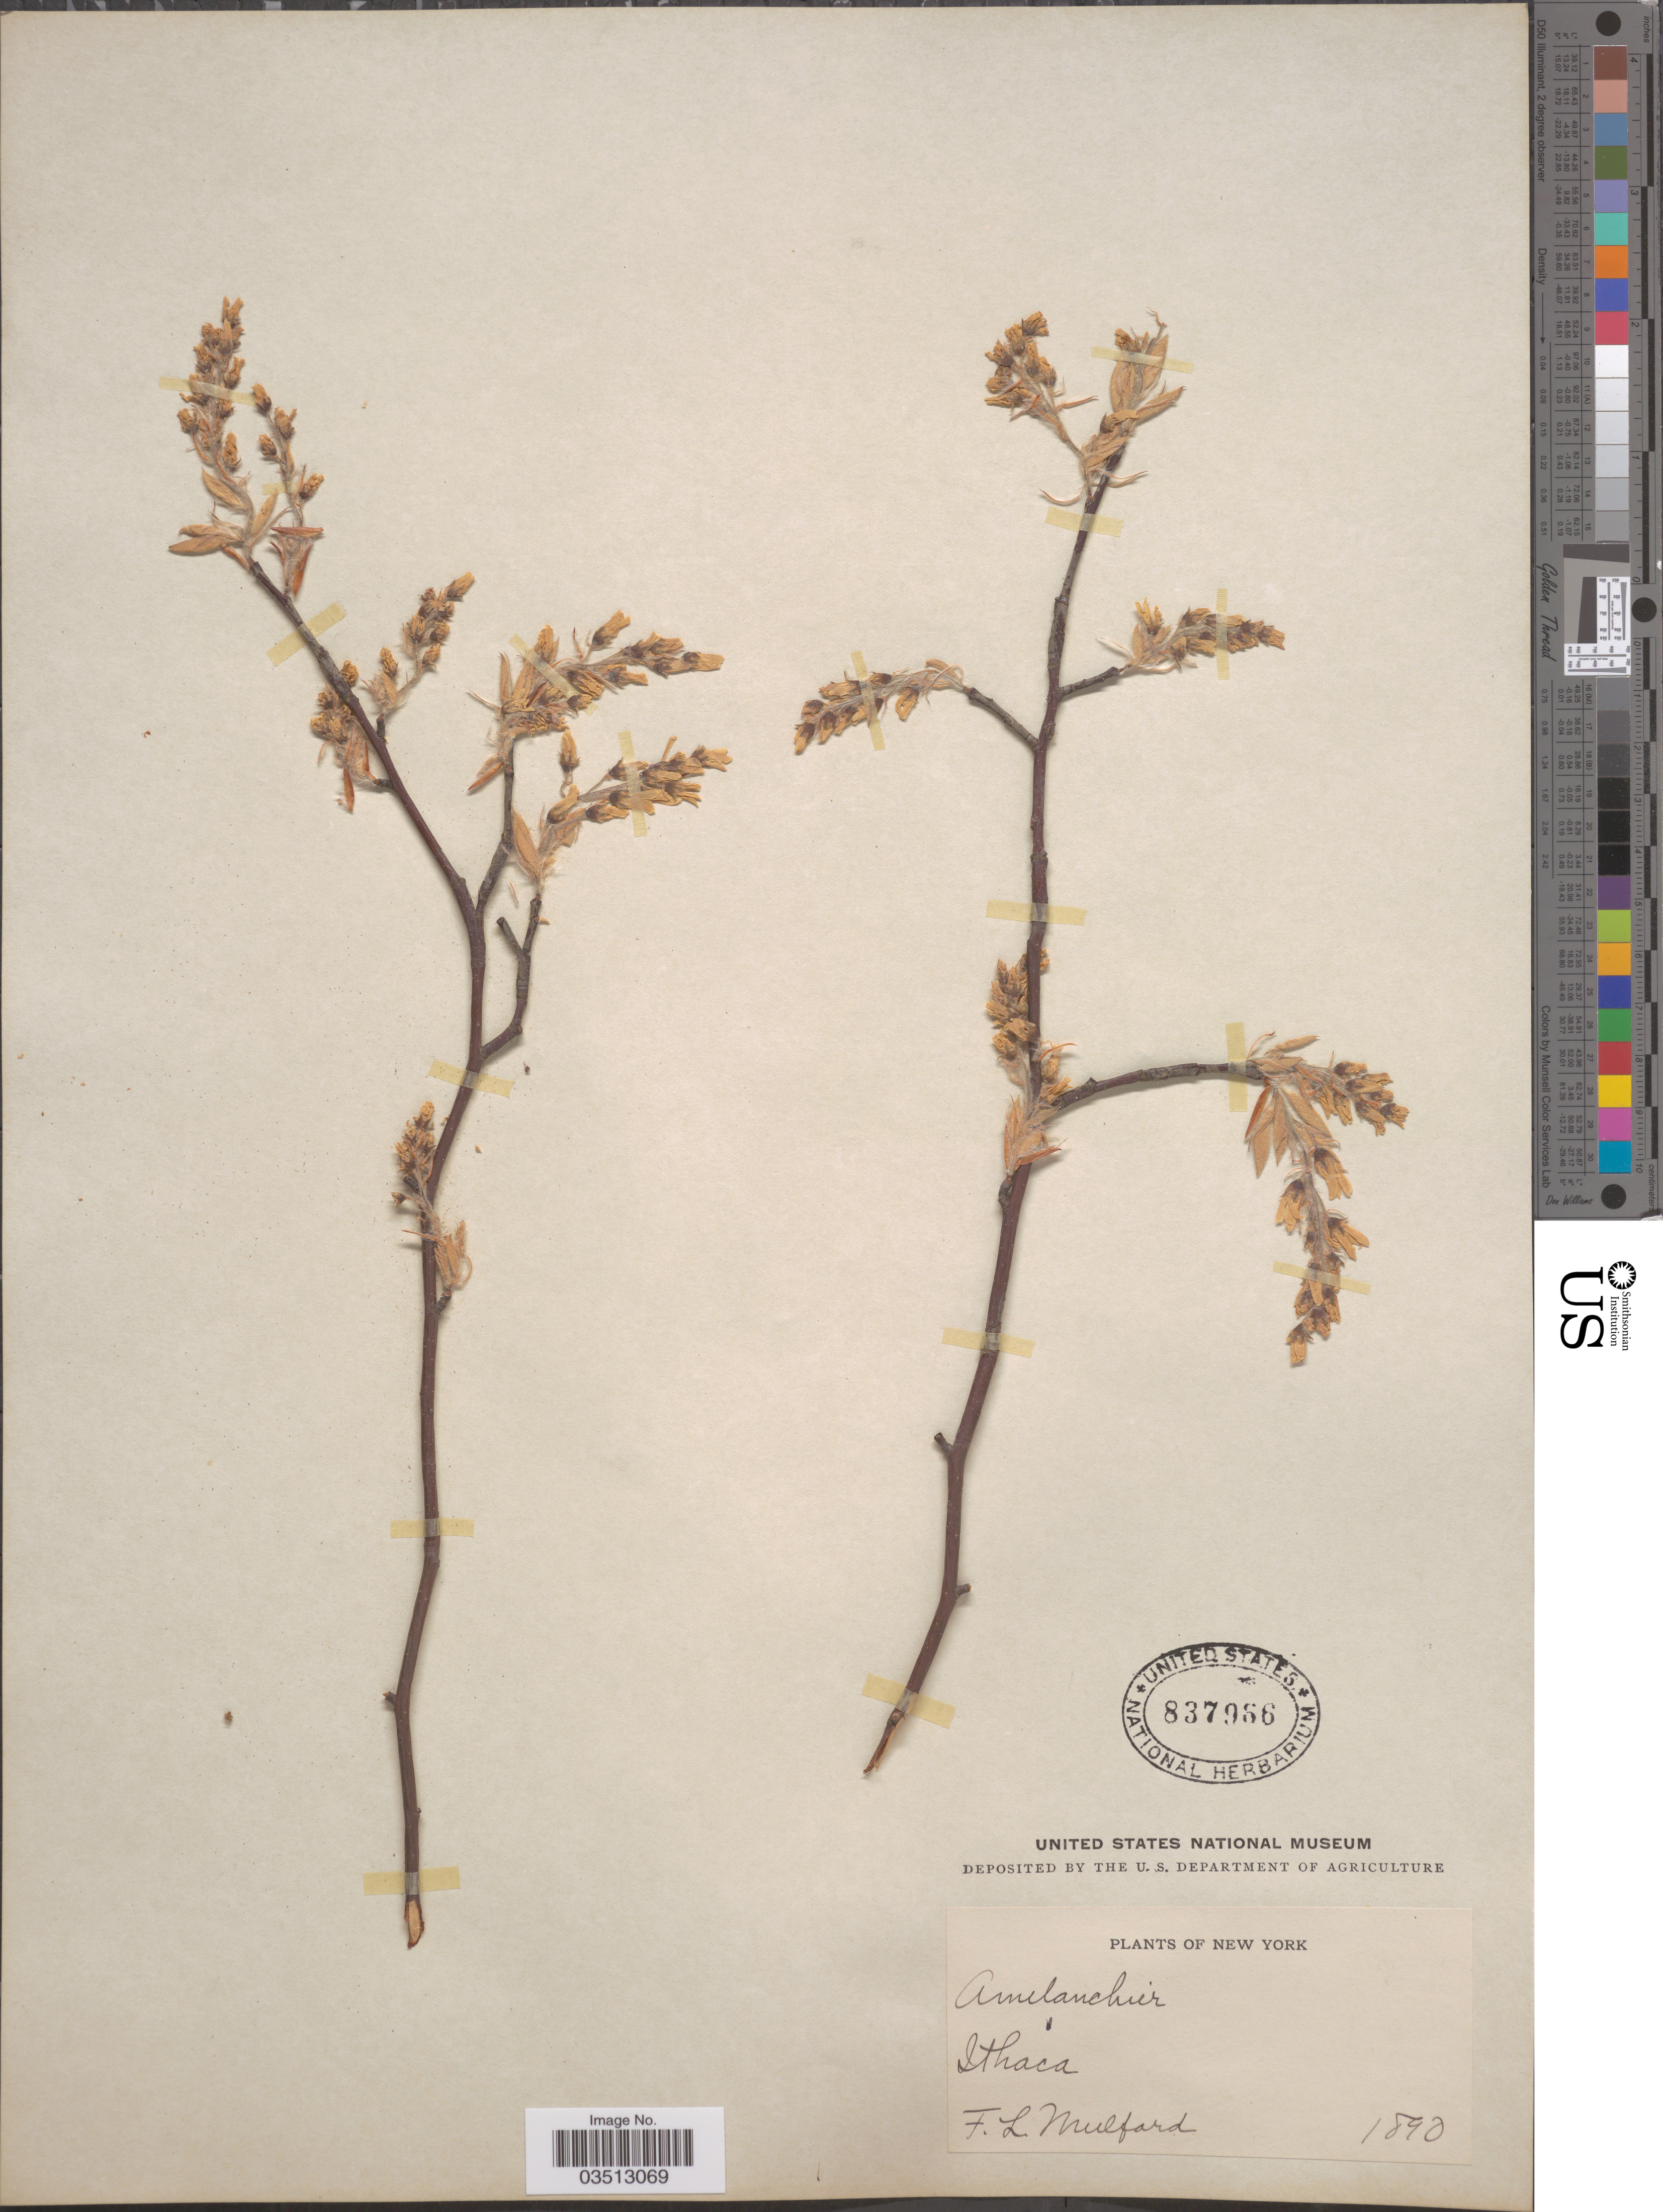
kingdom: Plantae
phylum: Tracheophyta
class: Magnoliopsida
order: Rosales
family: Rosaceae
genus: Amelanchier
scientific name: Amelanchier sp.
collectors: F. Mulford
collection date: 1890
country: United States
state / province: New York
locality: Ithaca.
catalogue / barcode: US 837966